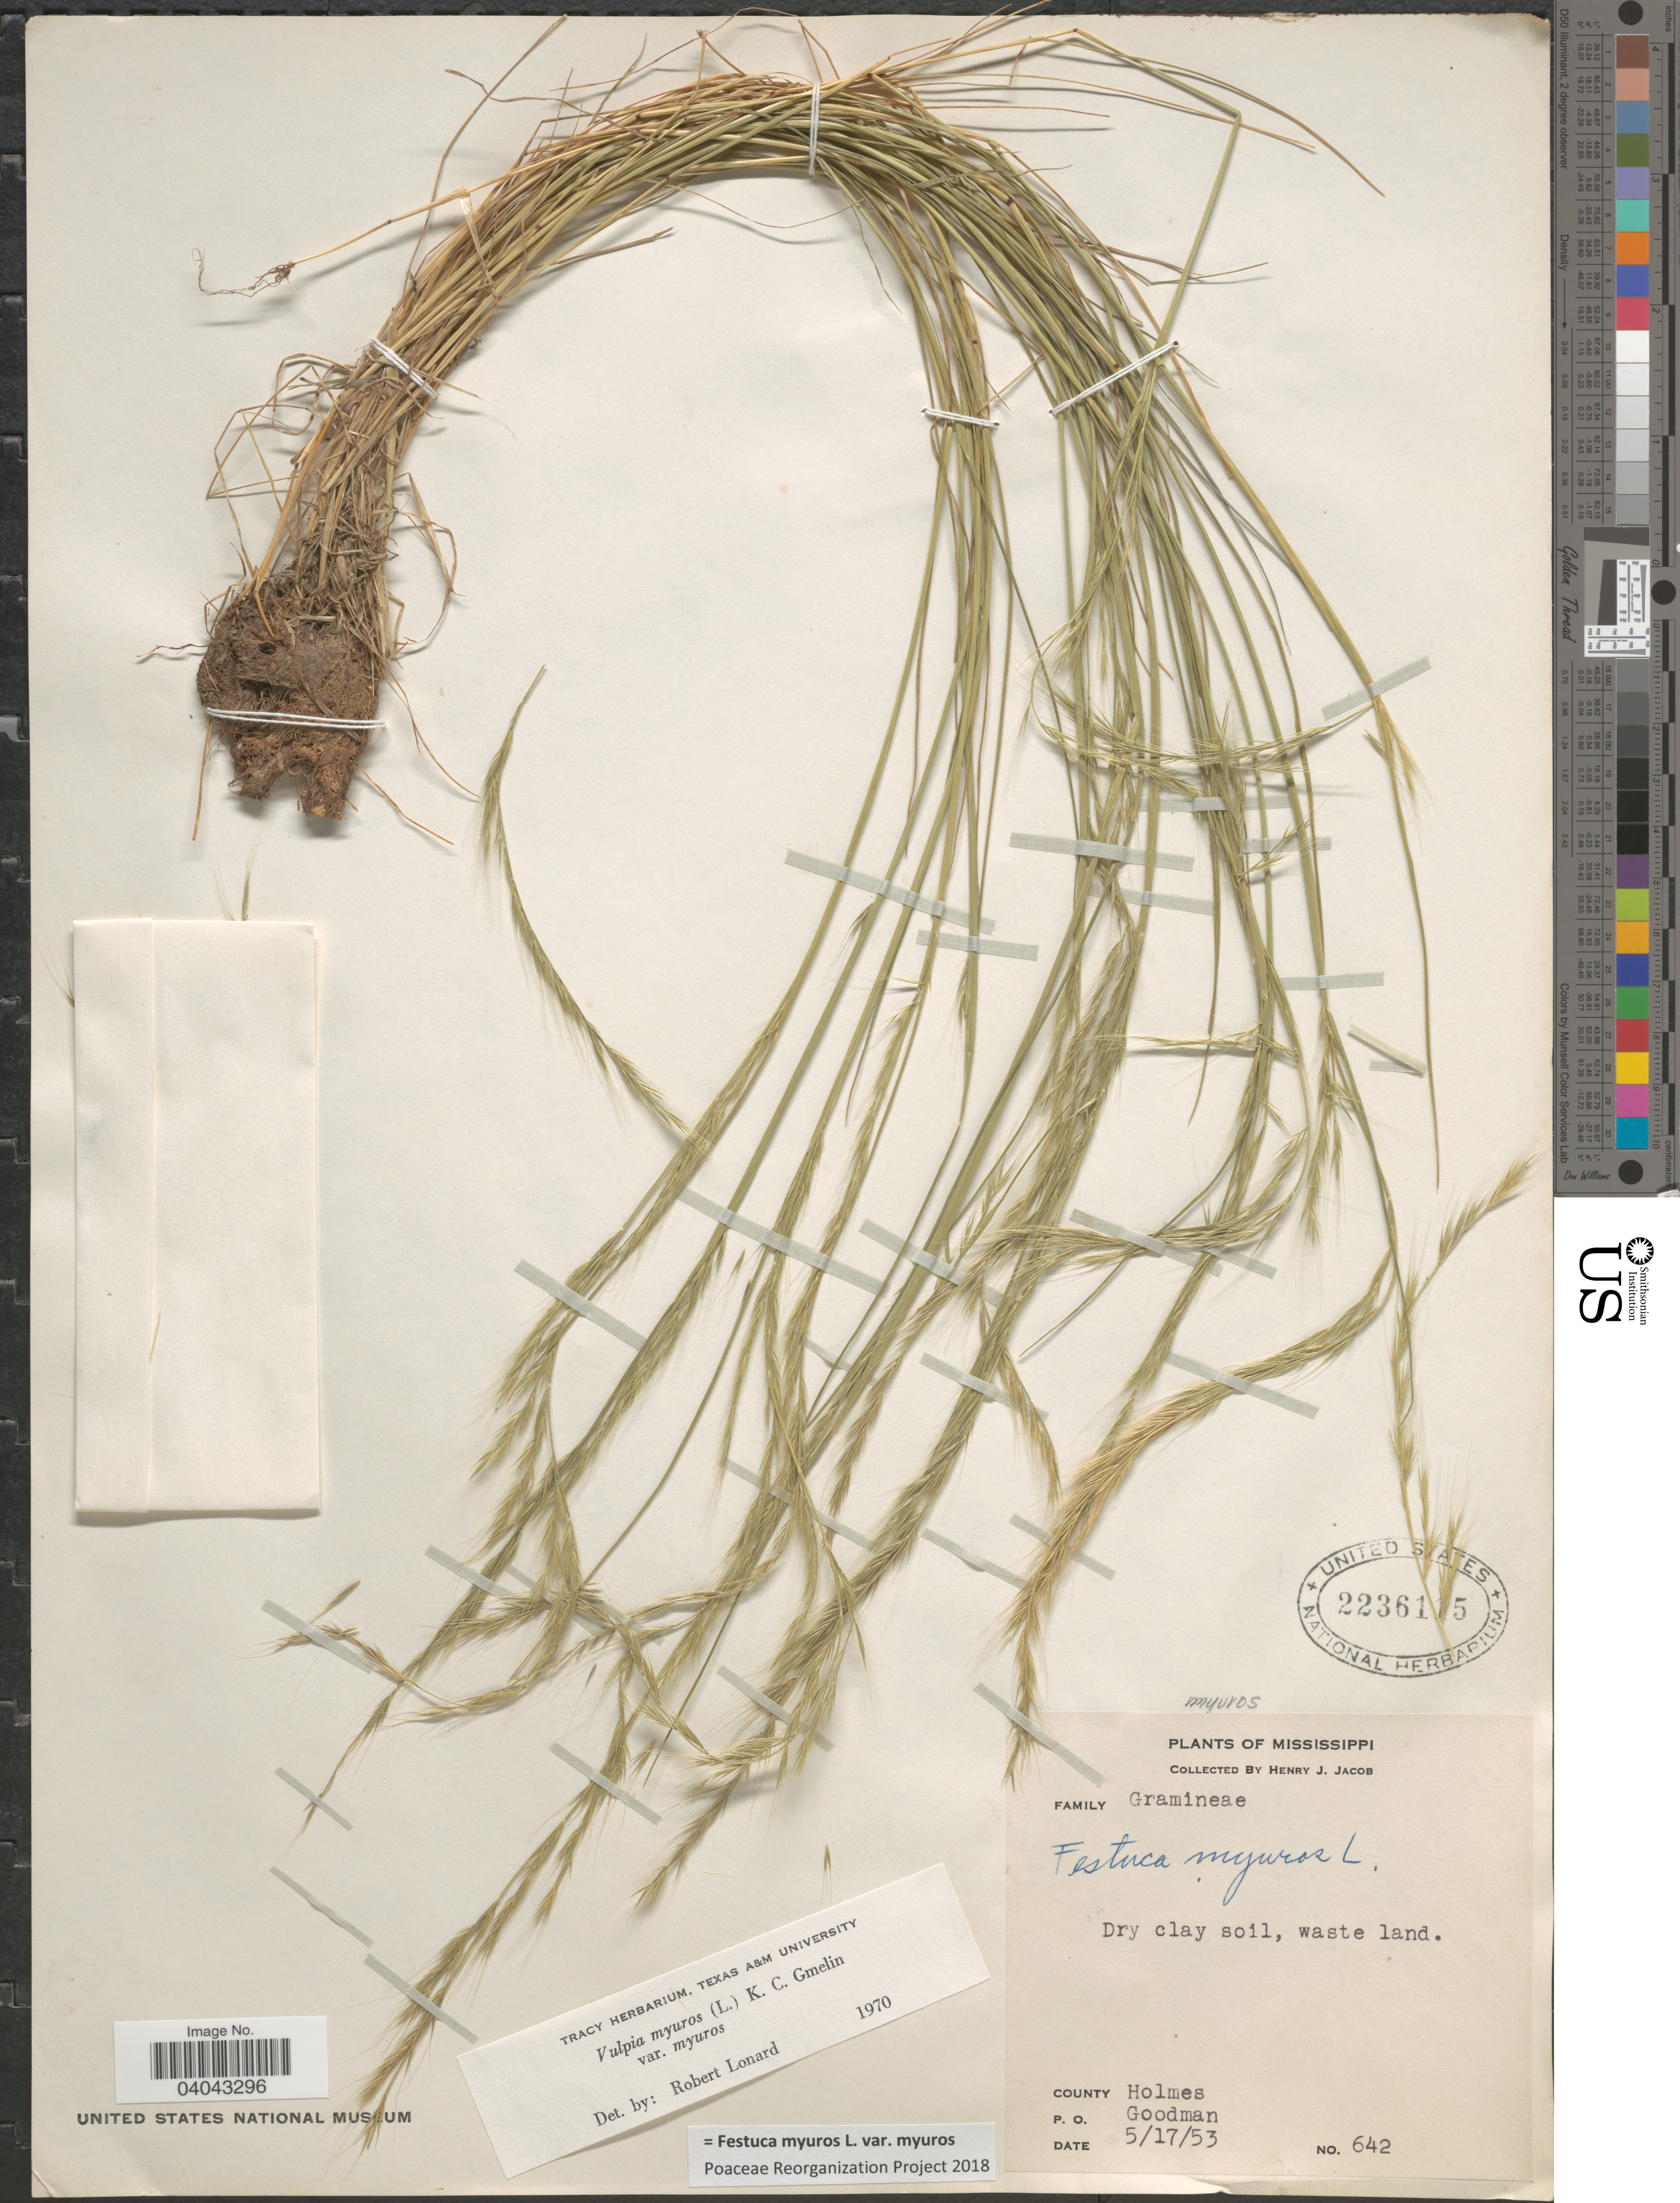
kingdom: Plantae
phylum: Tracheophyta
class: Liliopsida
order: Poales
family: Poaceae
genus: Festuca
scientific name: Festuca myuros var. myuros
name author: L.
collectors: H. Jacob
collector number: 642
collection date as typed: Transcribed d/m/y: 17/5/53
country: United States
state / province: Mississippi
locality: County Holmes. P.O. Goodman.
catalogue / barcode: US 2236115